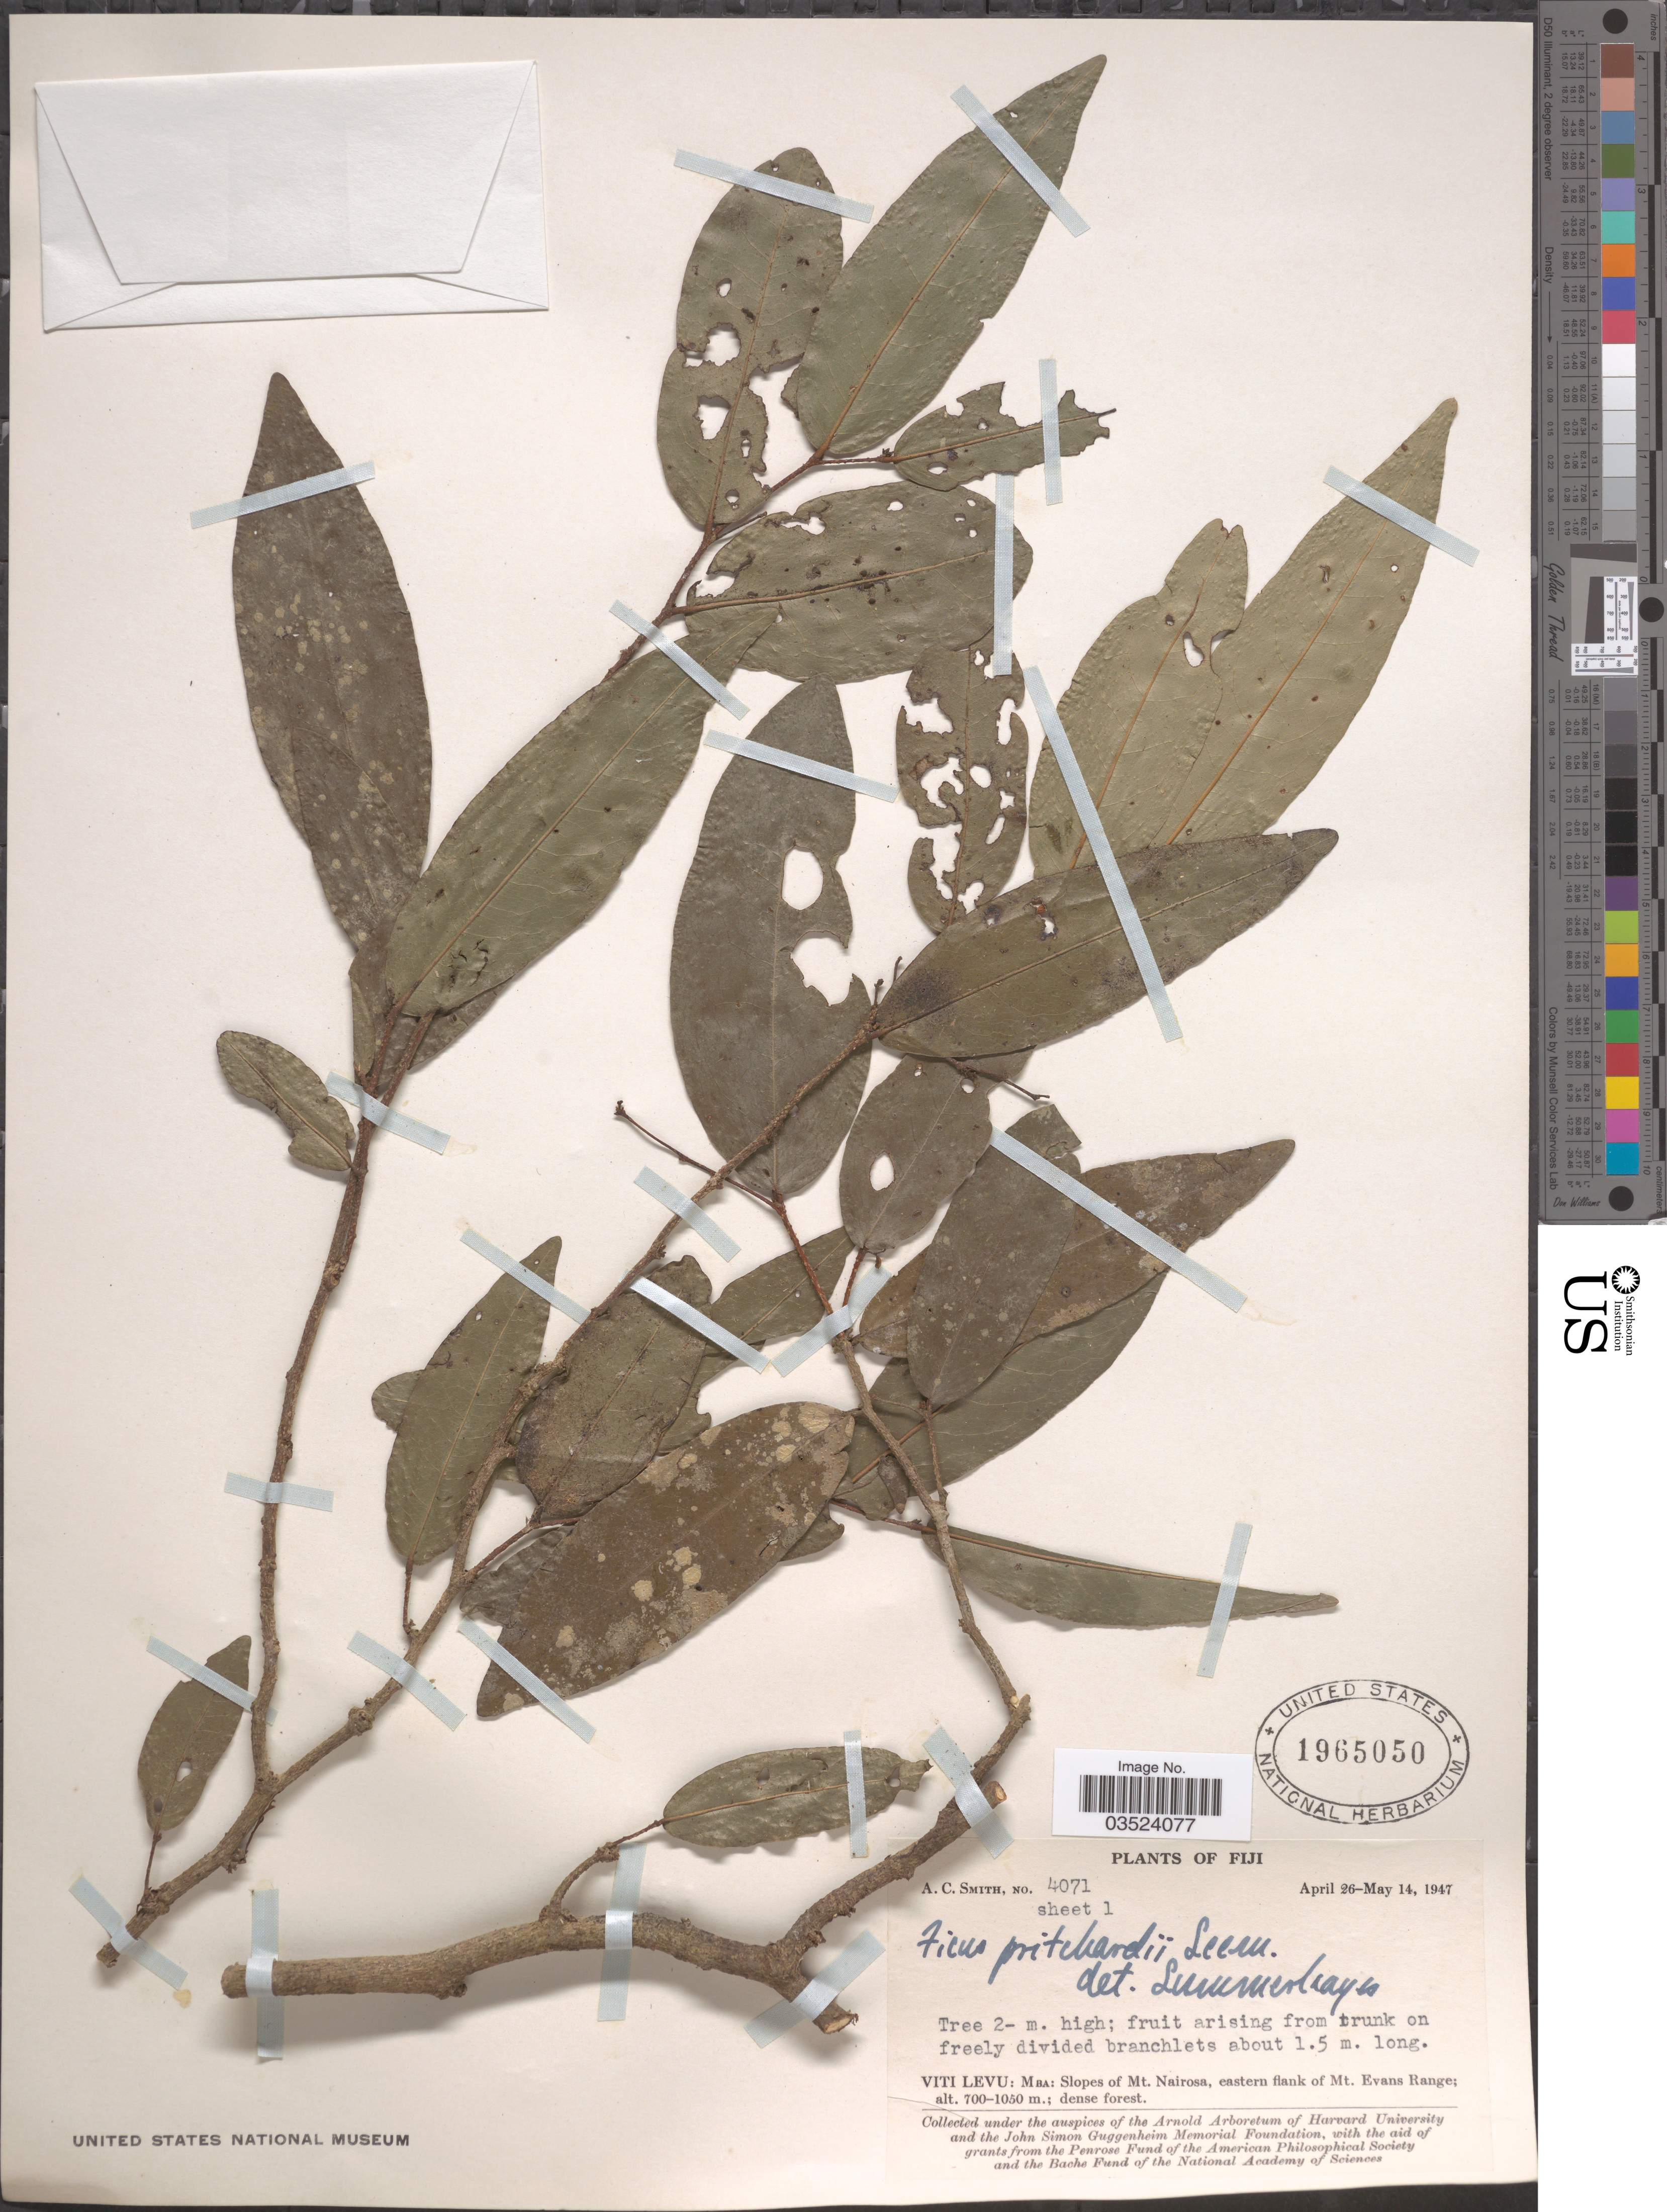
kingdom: Plantae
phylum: Tracheophyta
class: Magnoliopsida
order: Rosales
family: Moraceae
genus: Ficus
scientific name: Ficus pritchardii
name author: Seem.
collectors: A. C. Smith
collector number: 4071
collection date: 1947-04-26/1947-05-14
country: Fiji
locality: Viti Levu: Mba: Slopes of Mt. Nairosa, eastern flank of Mt. Evans Range.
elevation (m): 700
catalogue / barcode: US 1965050